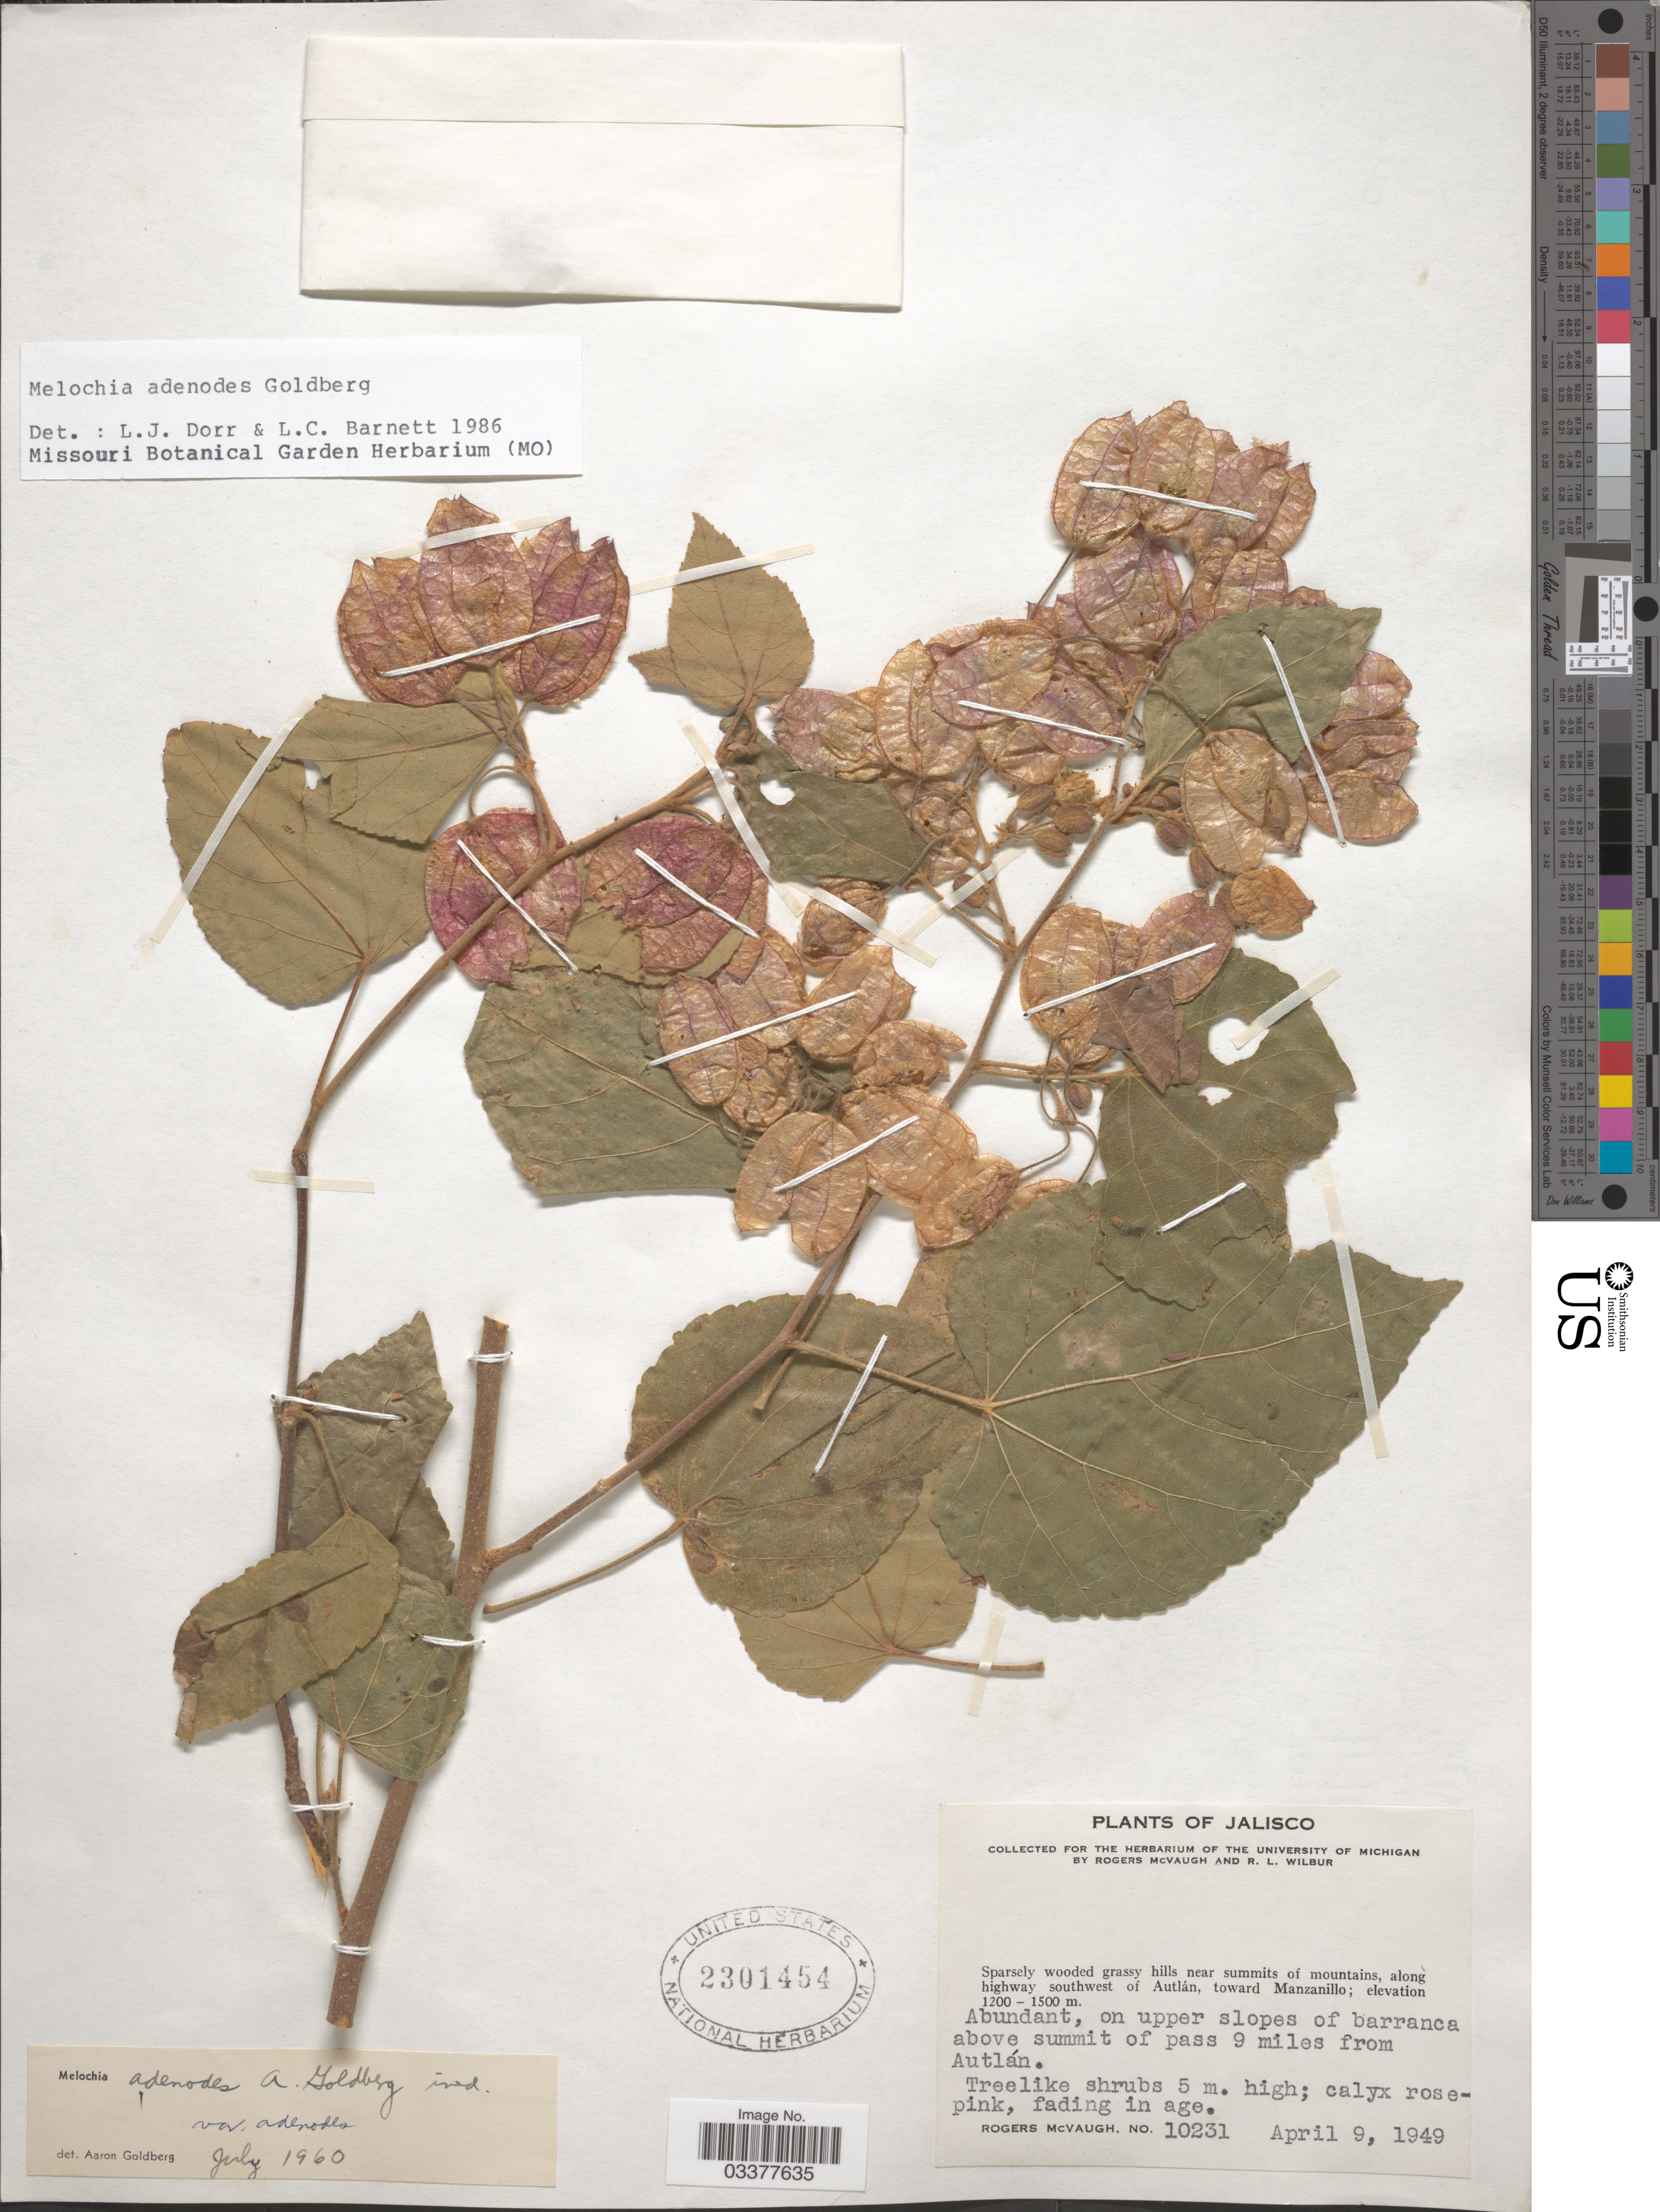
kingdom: Plantae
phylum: Tracheophyta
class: Magnoliopsida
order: Malvales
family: Malvaceae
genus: Melochia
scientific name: Melochia adenodes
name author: Goldberg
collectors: R. McVaugh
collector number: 10231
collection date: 1949-04-09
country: Mexico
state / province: Jalisco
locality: Sparsely wooded grassy hills near summits of mountains, along highway southwest of Autlán, toward Manzanillo. Above summit of pass 9 miles from Autlán.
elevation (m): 1200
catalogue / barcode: US 2301454